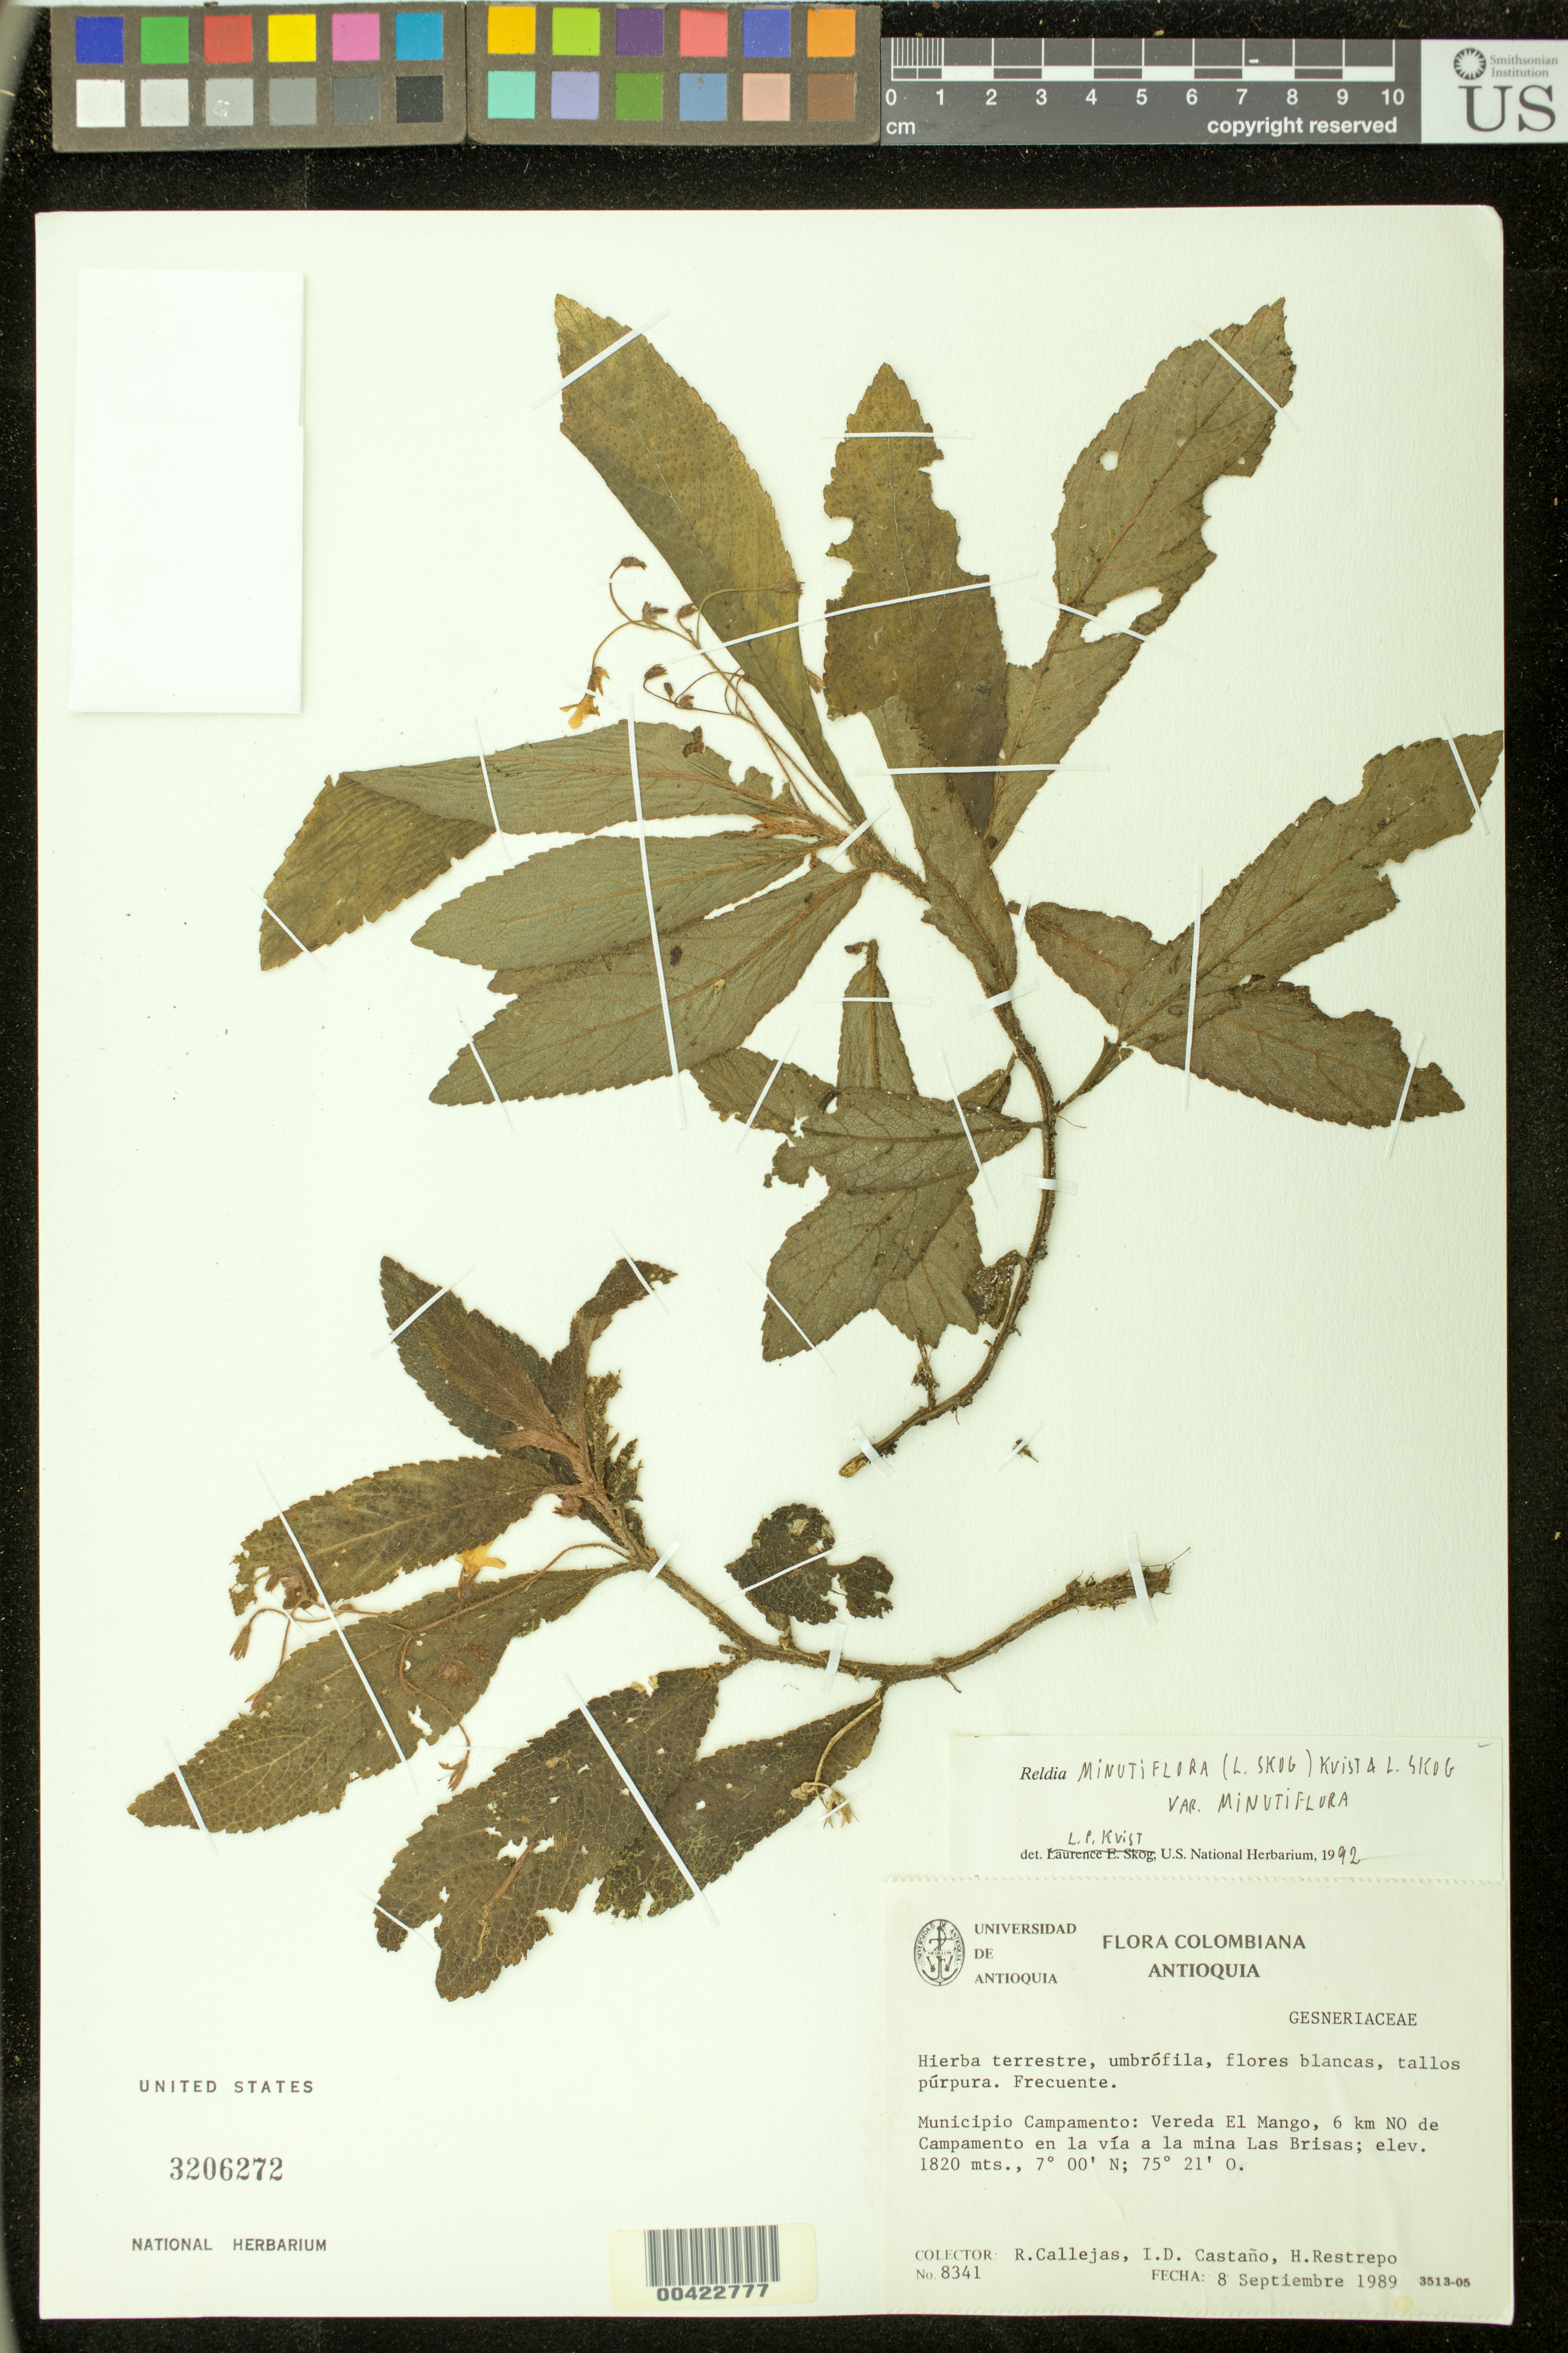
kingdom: Plantae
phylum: Tracheophyta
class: Magnoliopsida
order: Lamiales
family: Gesneriaceae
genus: Reldia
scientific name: Reldia minutiflora var. minutiflora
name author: (L.E. Skog) L.P. Kvist & L.E. Skog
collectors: R. Callejas, I. Castaño & H. Restrepo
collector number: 8341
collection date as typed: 08 Sep 1989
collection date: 1989-09-08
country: Colombia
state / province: Antioquia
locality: Vereda El Mango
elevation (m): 1820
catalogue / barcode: US 3206272